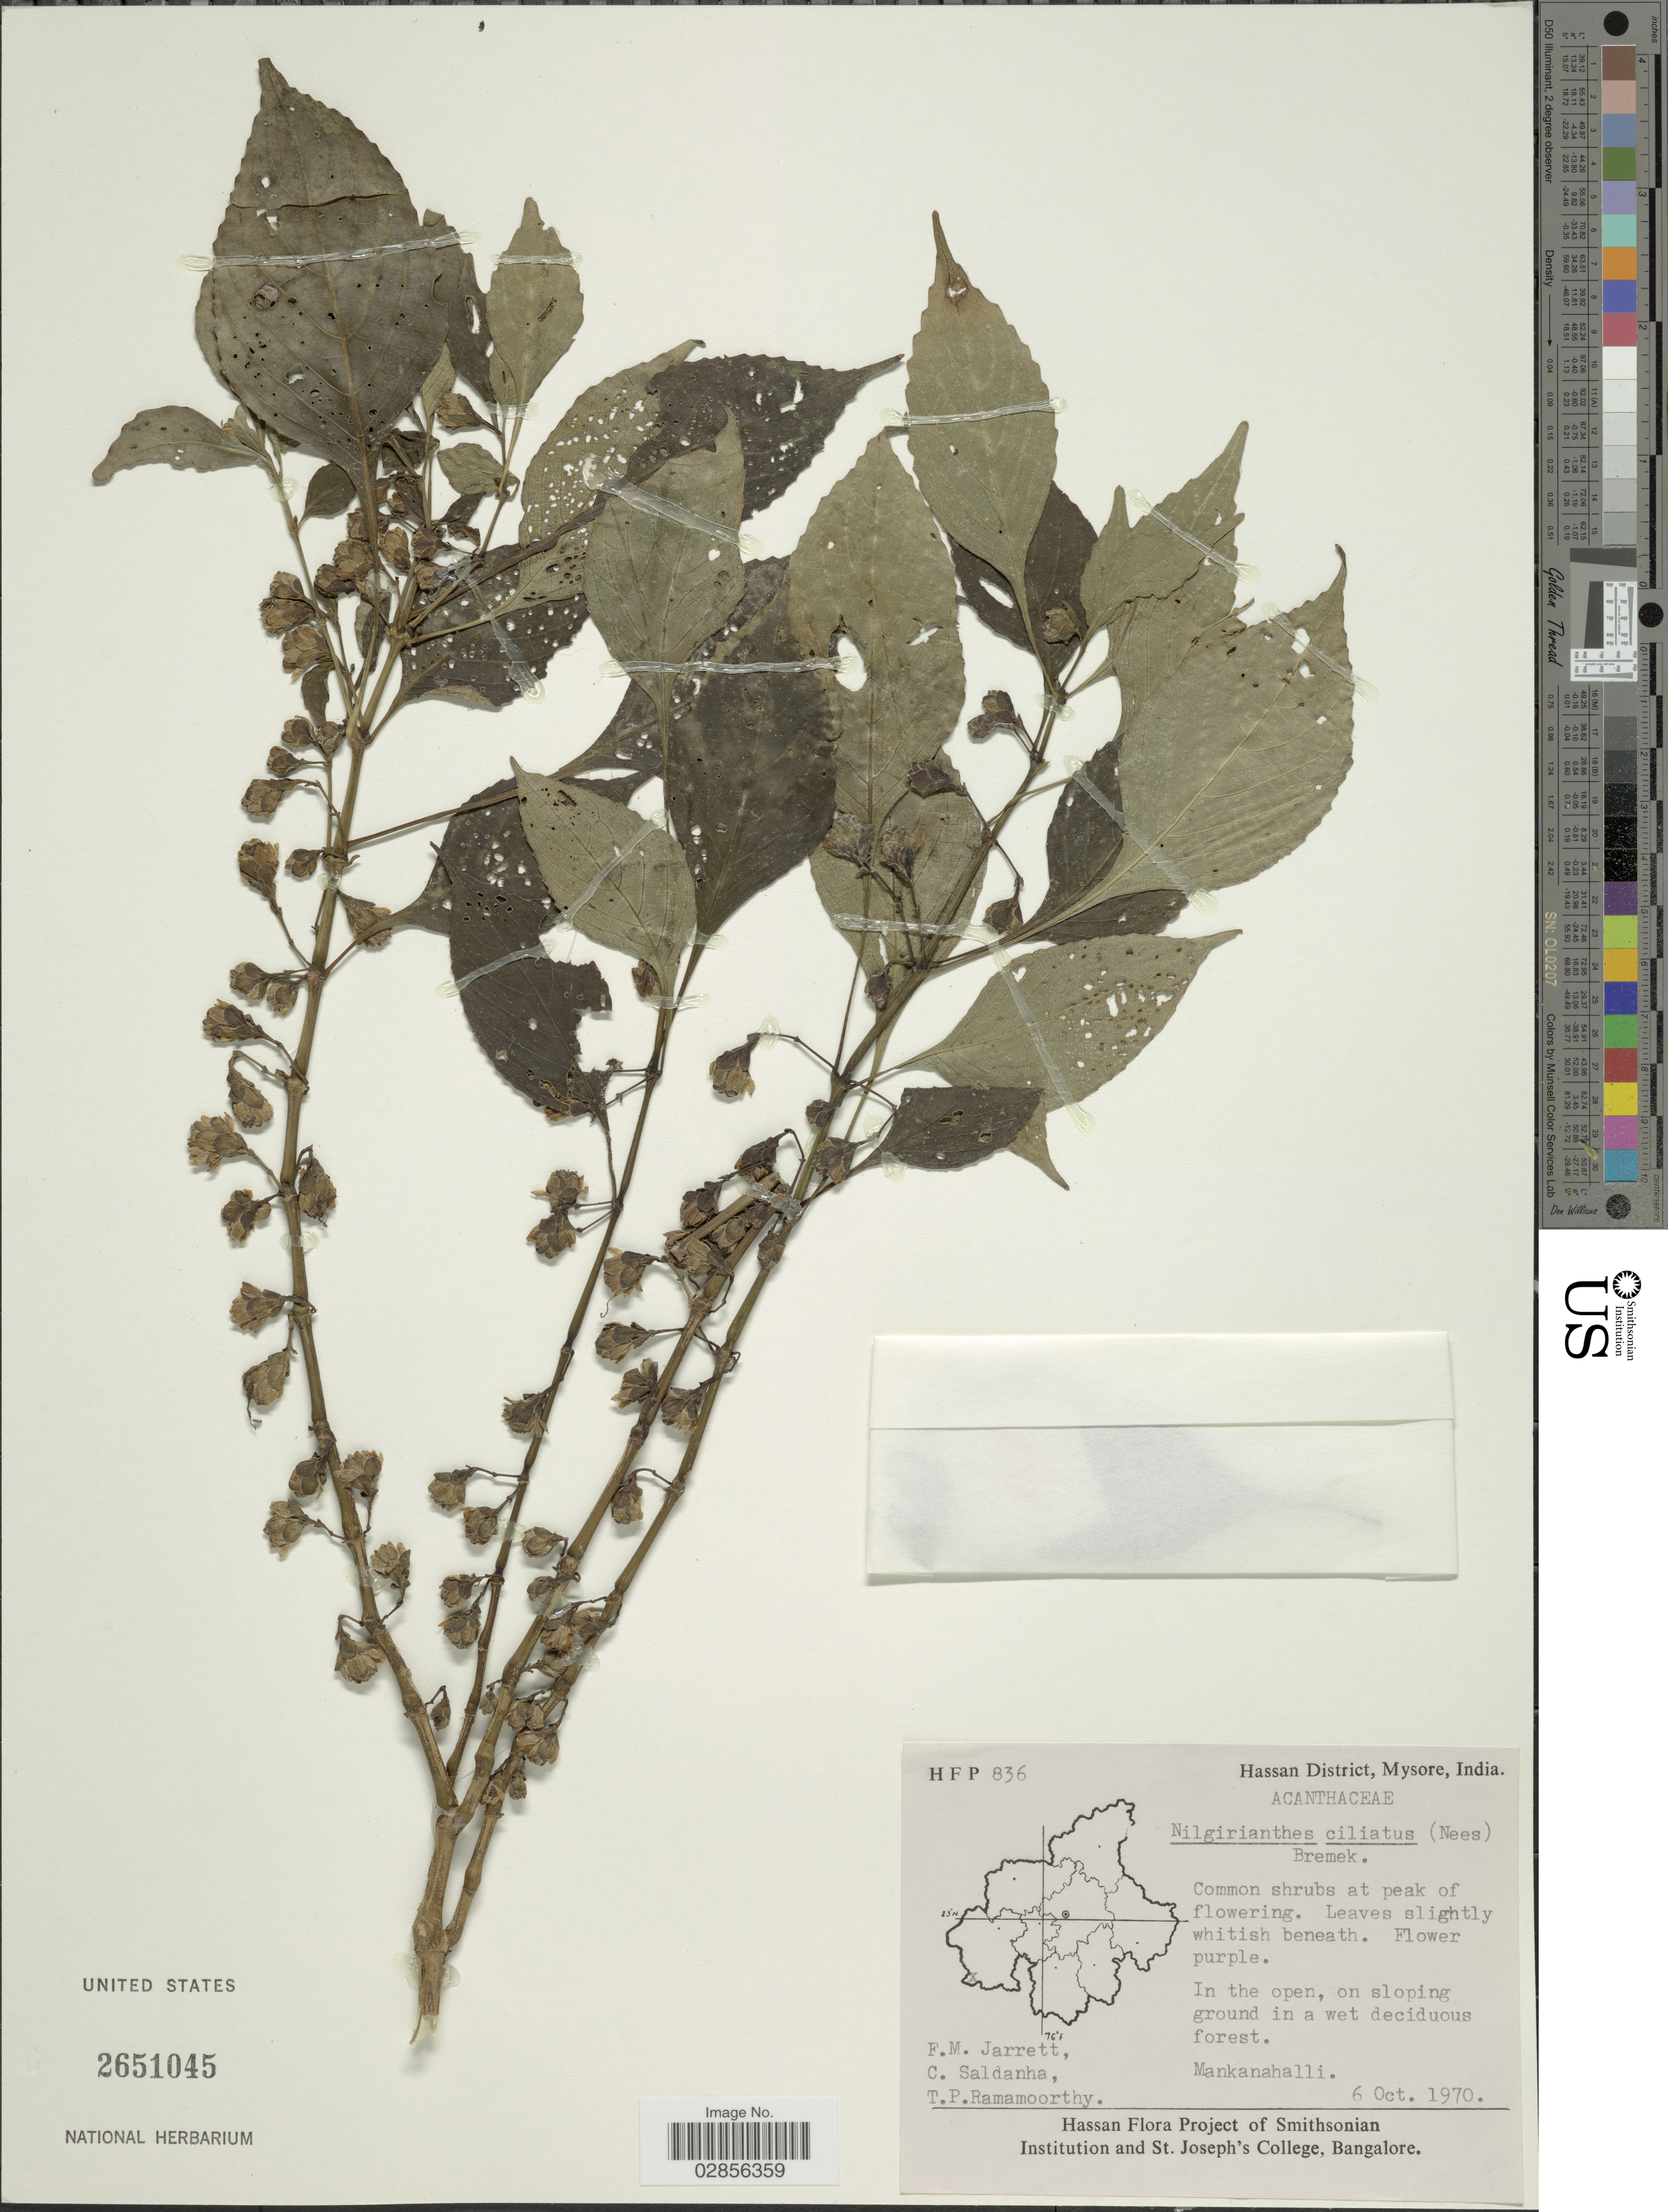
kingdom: Plantae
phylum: Tracheophyta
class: Magnoliopsida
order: Lamiales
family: Acanthaceae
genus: Strobilanthes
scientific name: Strobilanthes ciliata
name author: Nees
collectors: F. M. Jarrett, C. Saldanha & T. P. Ramamoorthy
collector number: HFP836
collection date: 1970-10-06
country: India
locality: Hassan District, Mysore. Mankanahalli.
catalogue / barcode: US 2651045